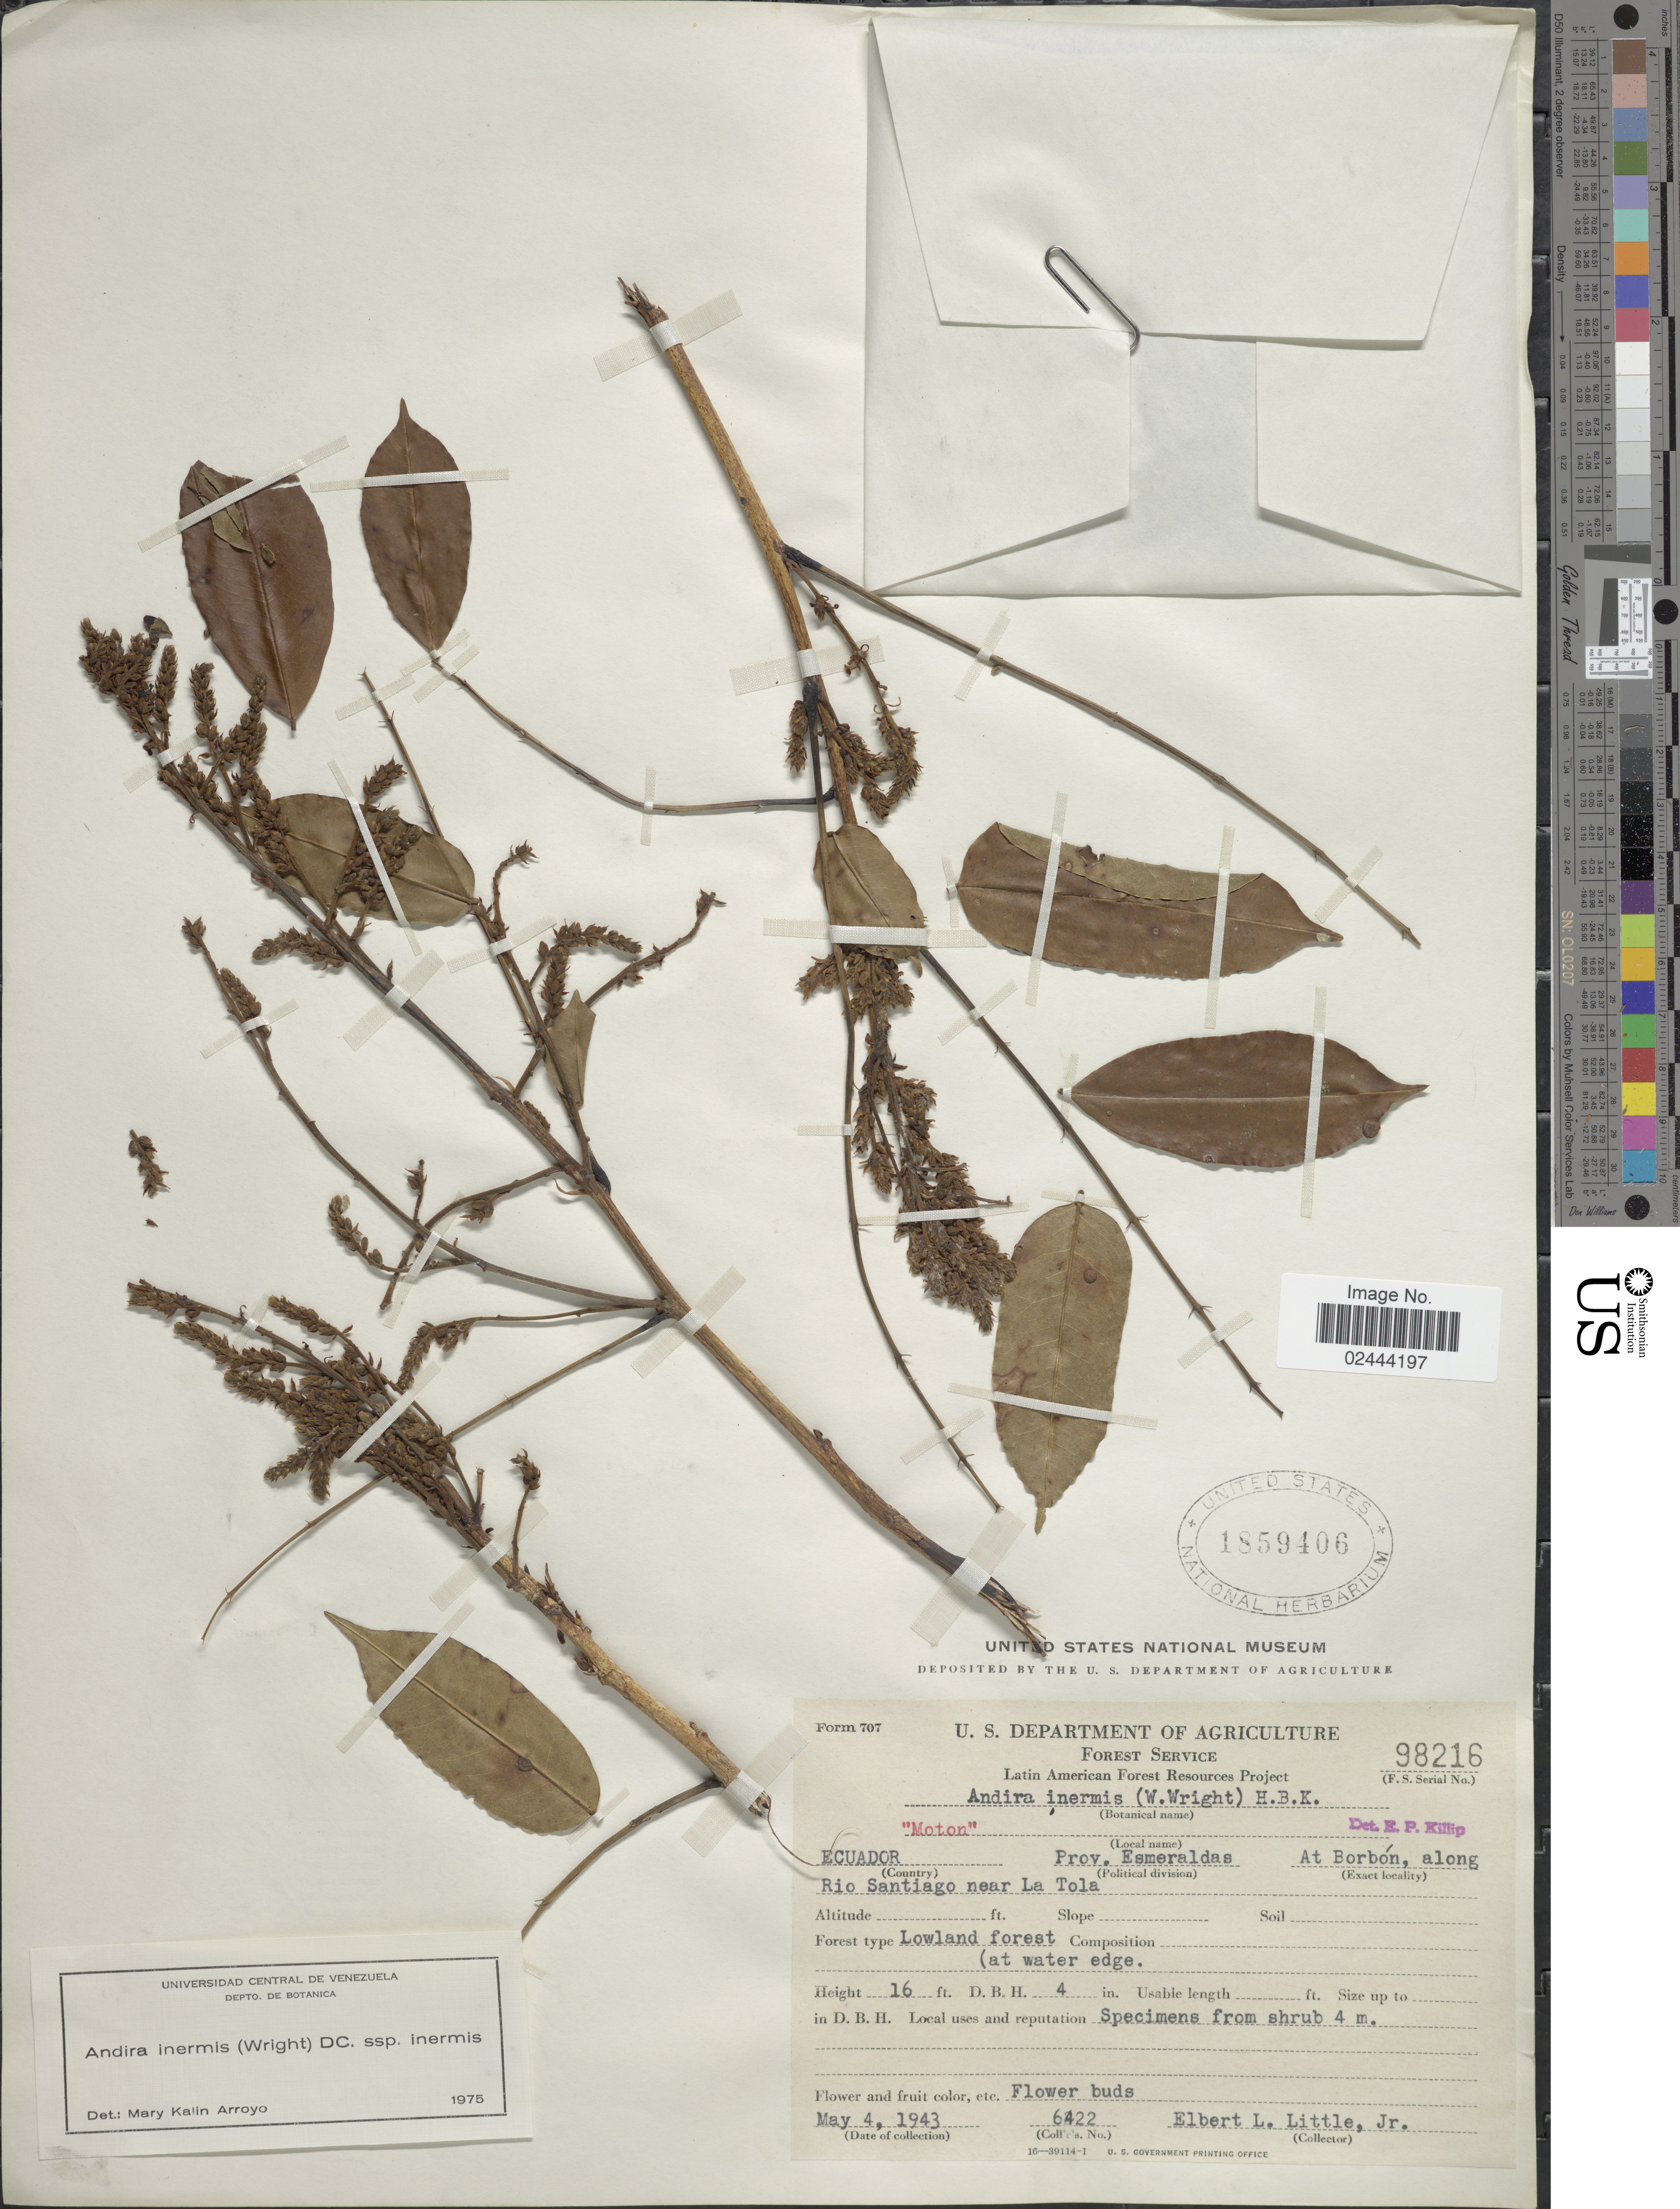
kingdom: Plantae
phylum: Tracheophyta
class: Magnoliopsida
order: Fabales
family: Fabaceae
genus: Andira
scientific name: Andira inermis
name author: (W. Wright) Kunth ex DC.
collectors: E. L. Little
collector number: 6422/98216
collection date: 1943-05-04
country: Ecuador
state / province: Esmeraldas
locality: At Borbon, along Rio Santiago near La Tola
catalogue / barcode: US 1859406